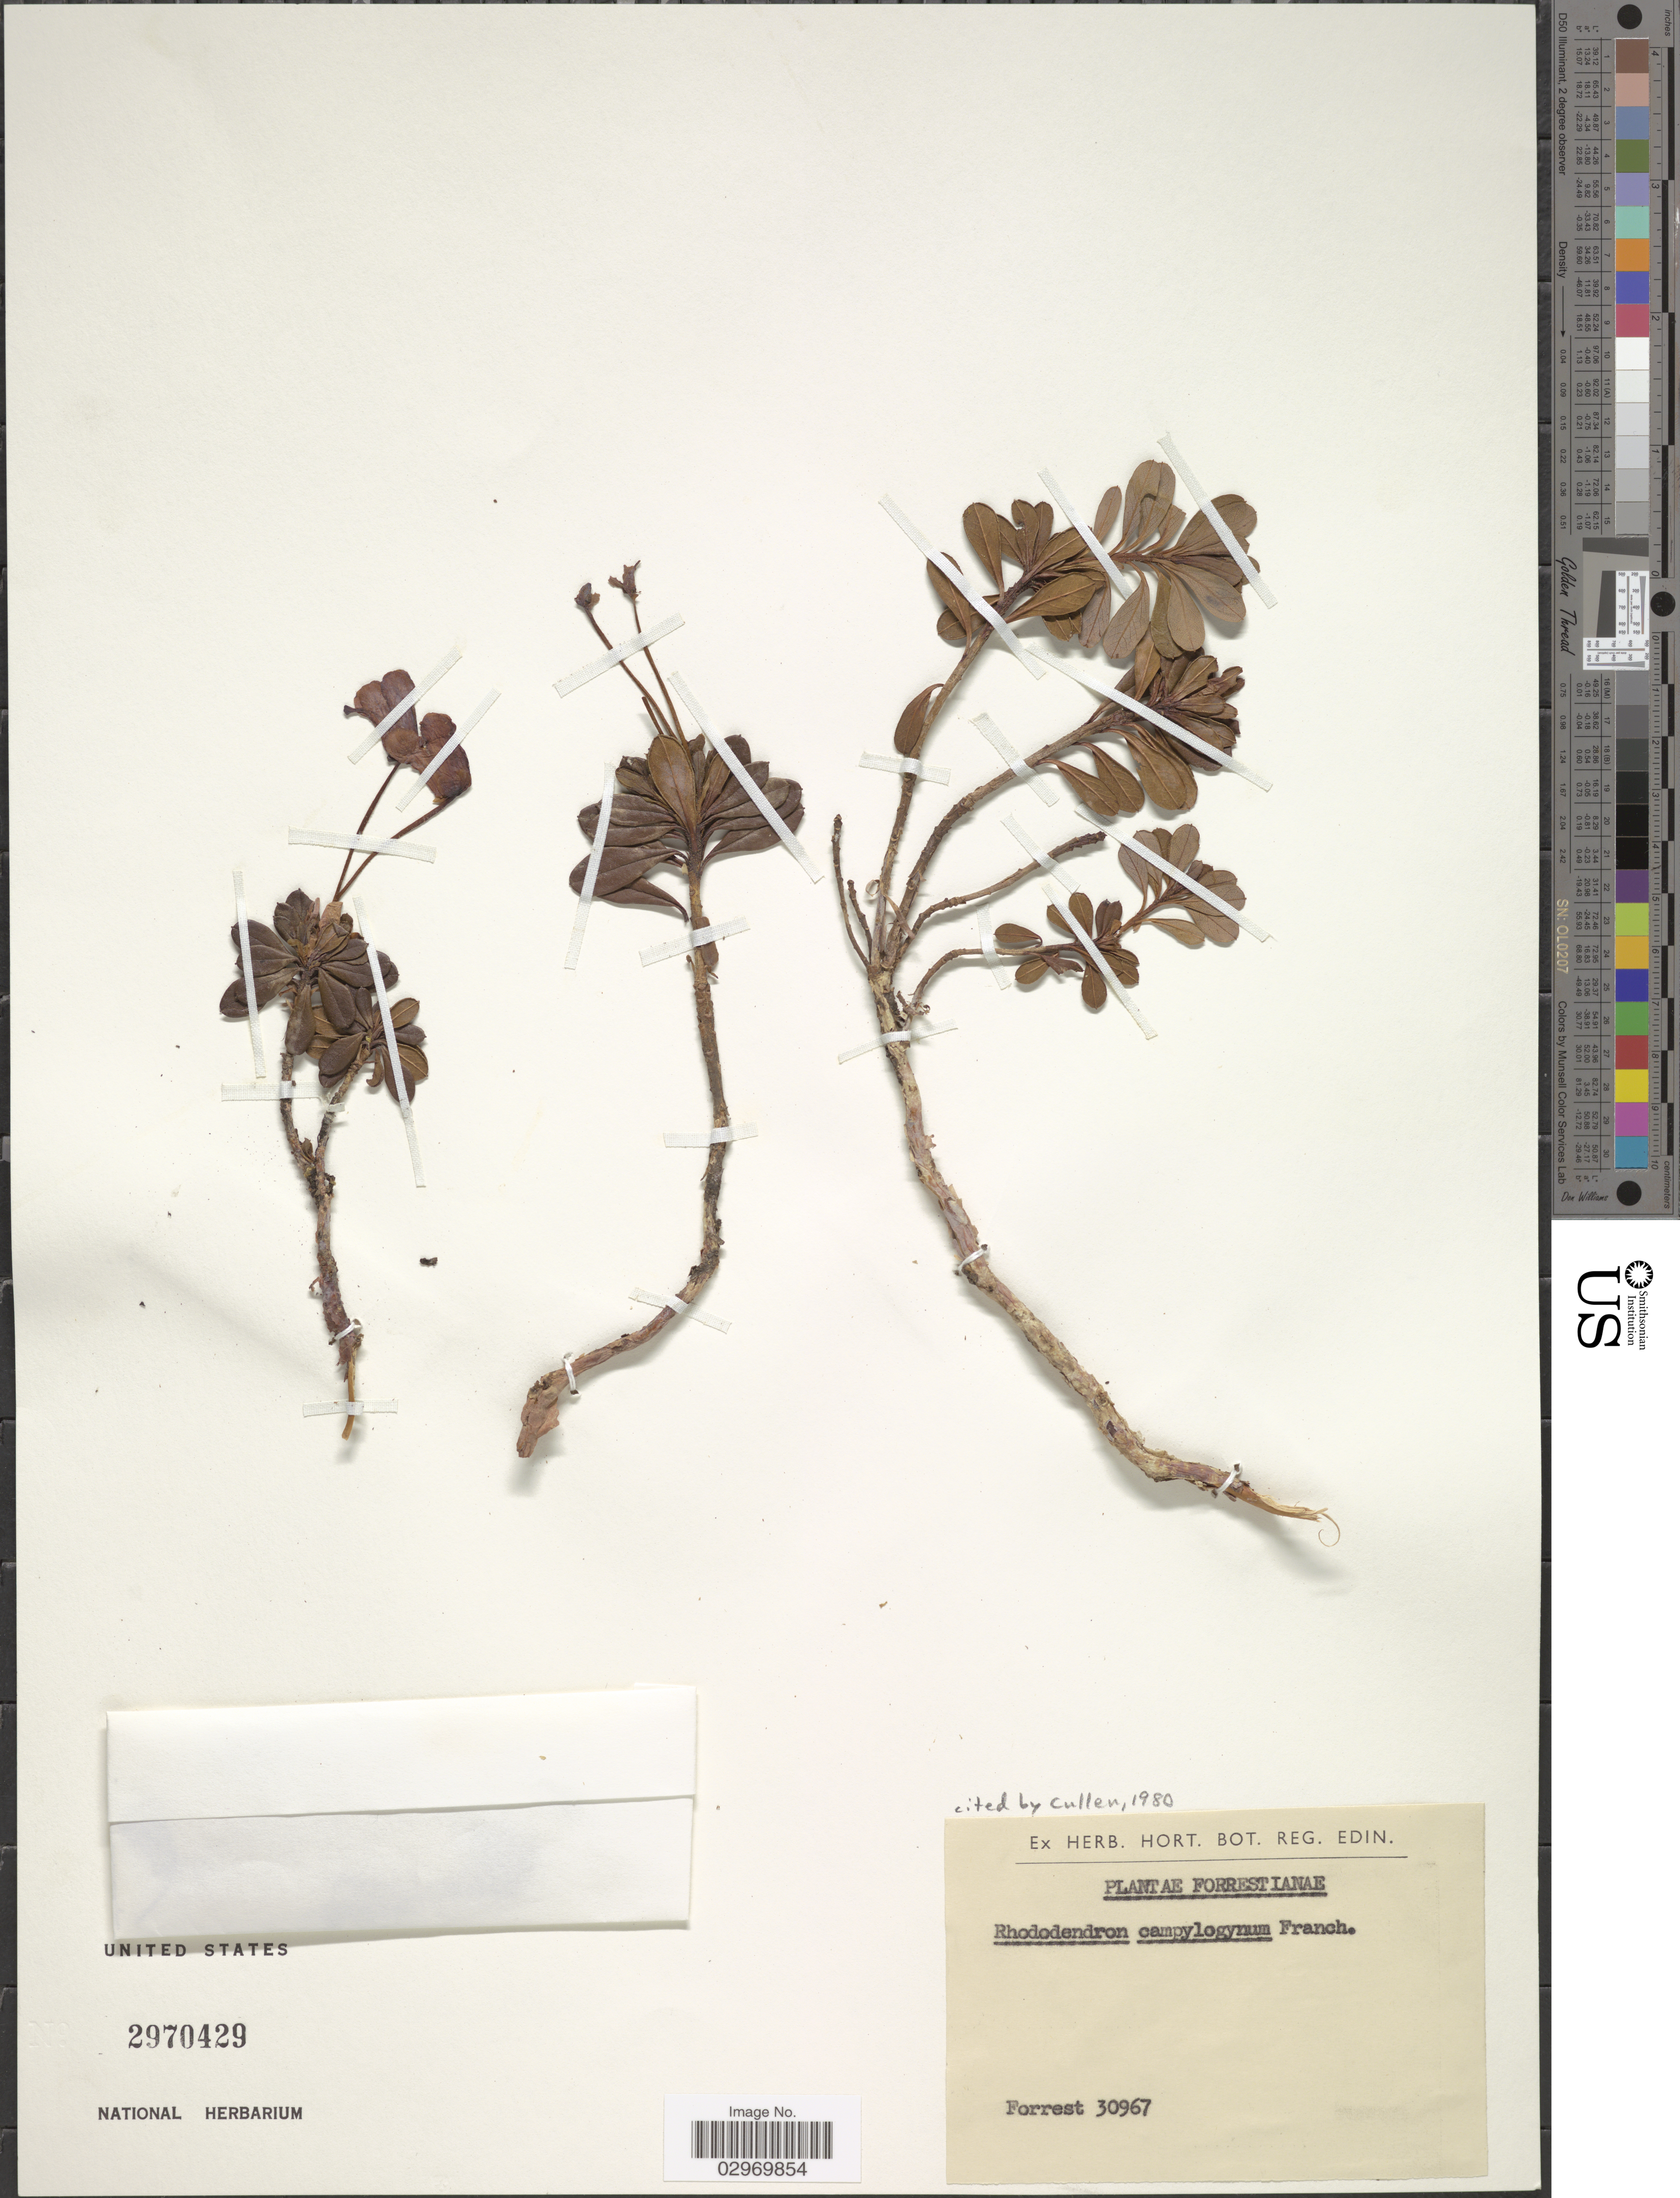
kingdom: Plantae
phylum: Tracheophyta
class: Magnoliopsida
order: Ericales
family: Ericaceae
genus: Rhododendron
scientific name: Rhododendron campylogynum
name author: Franch.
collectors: -. Forrest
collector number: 30967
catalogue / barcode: US 2970429